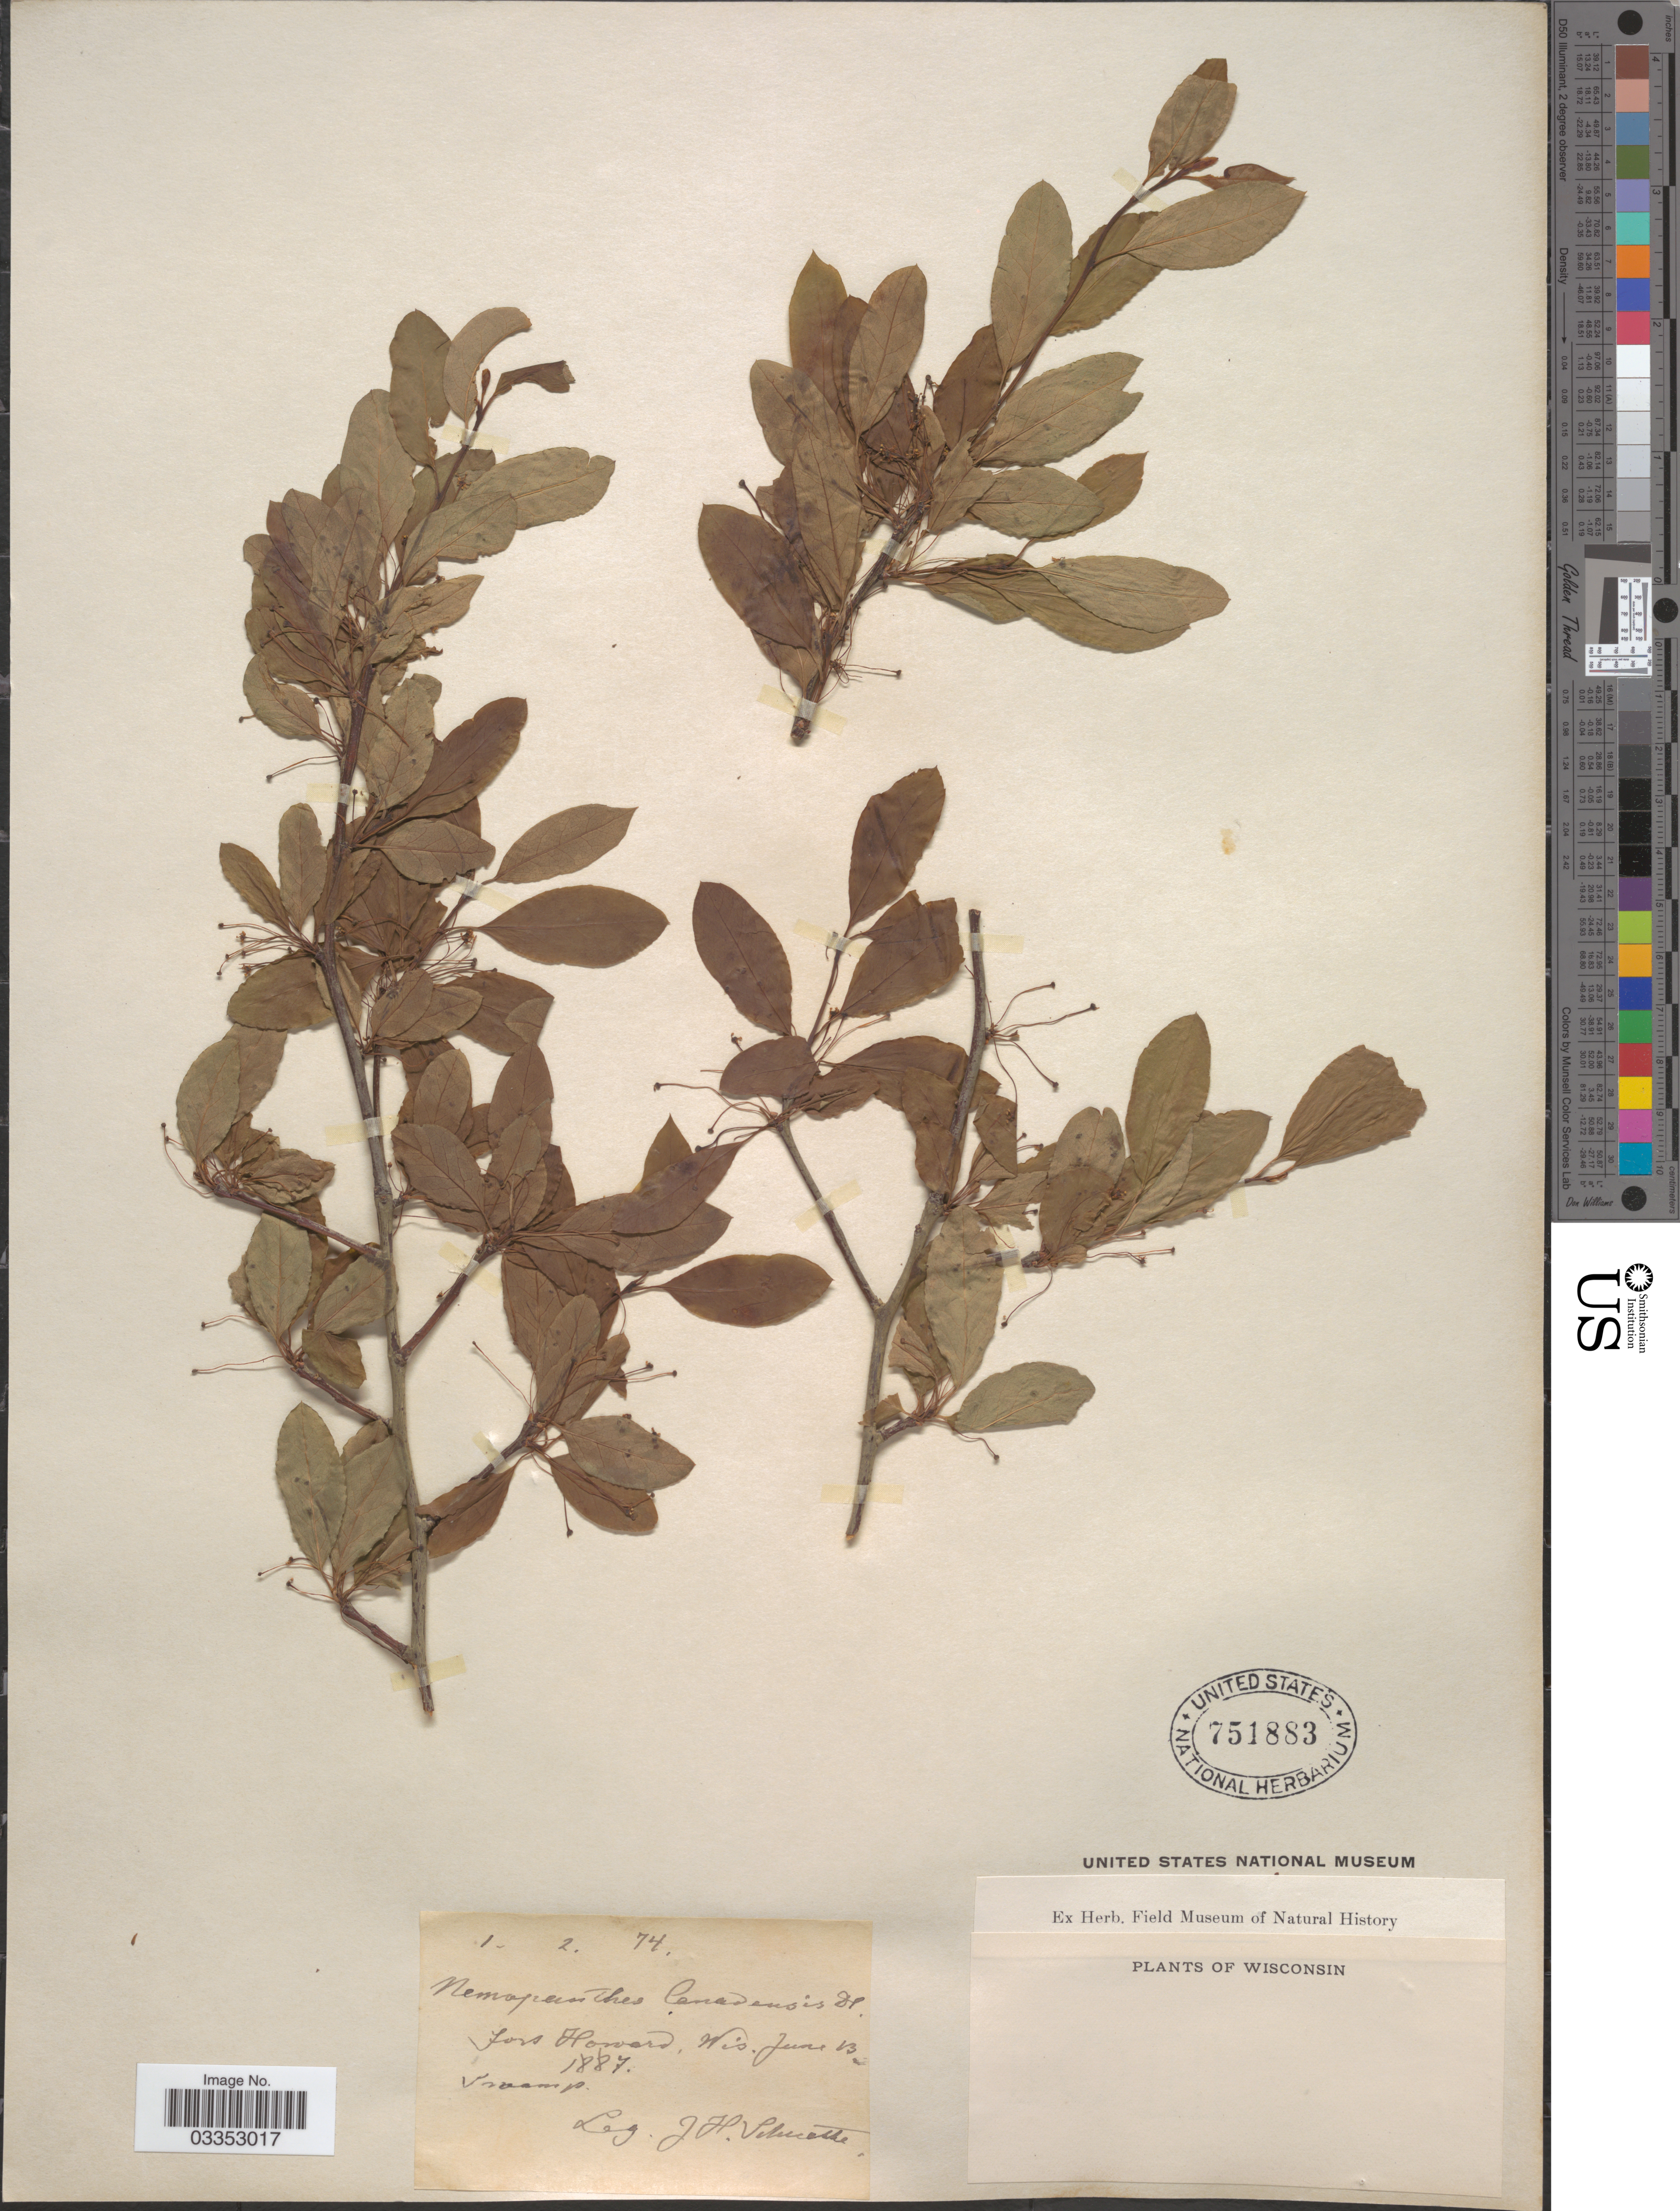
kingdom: Plantae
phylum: Tracheophyta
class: Magnoliopsida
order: Aquifoliales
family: Aquifoliaceae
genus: Nemopanthus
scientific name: Nemopanthus mucronatus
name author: (L.) Trel.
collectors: J. H. Schuette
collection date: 1887-06-13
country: United States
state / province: Wisconsin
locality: Swamp.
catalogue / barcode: US 751883